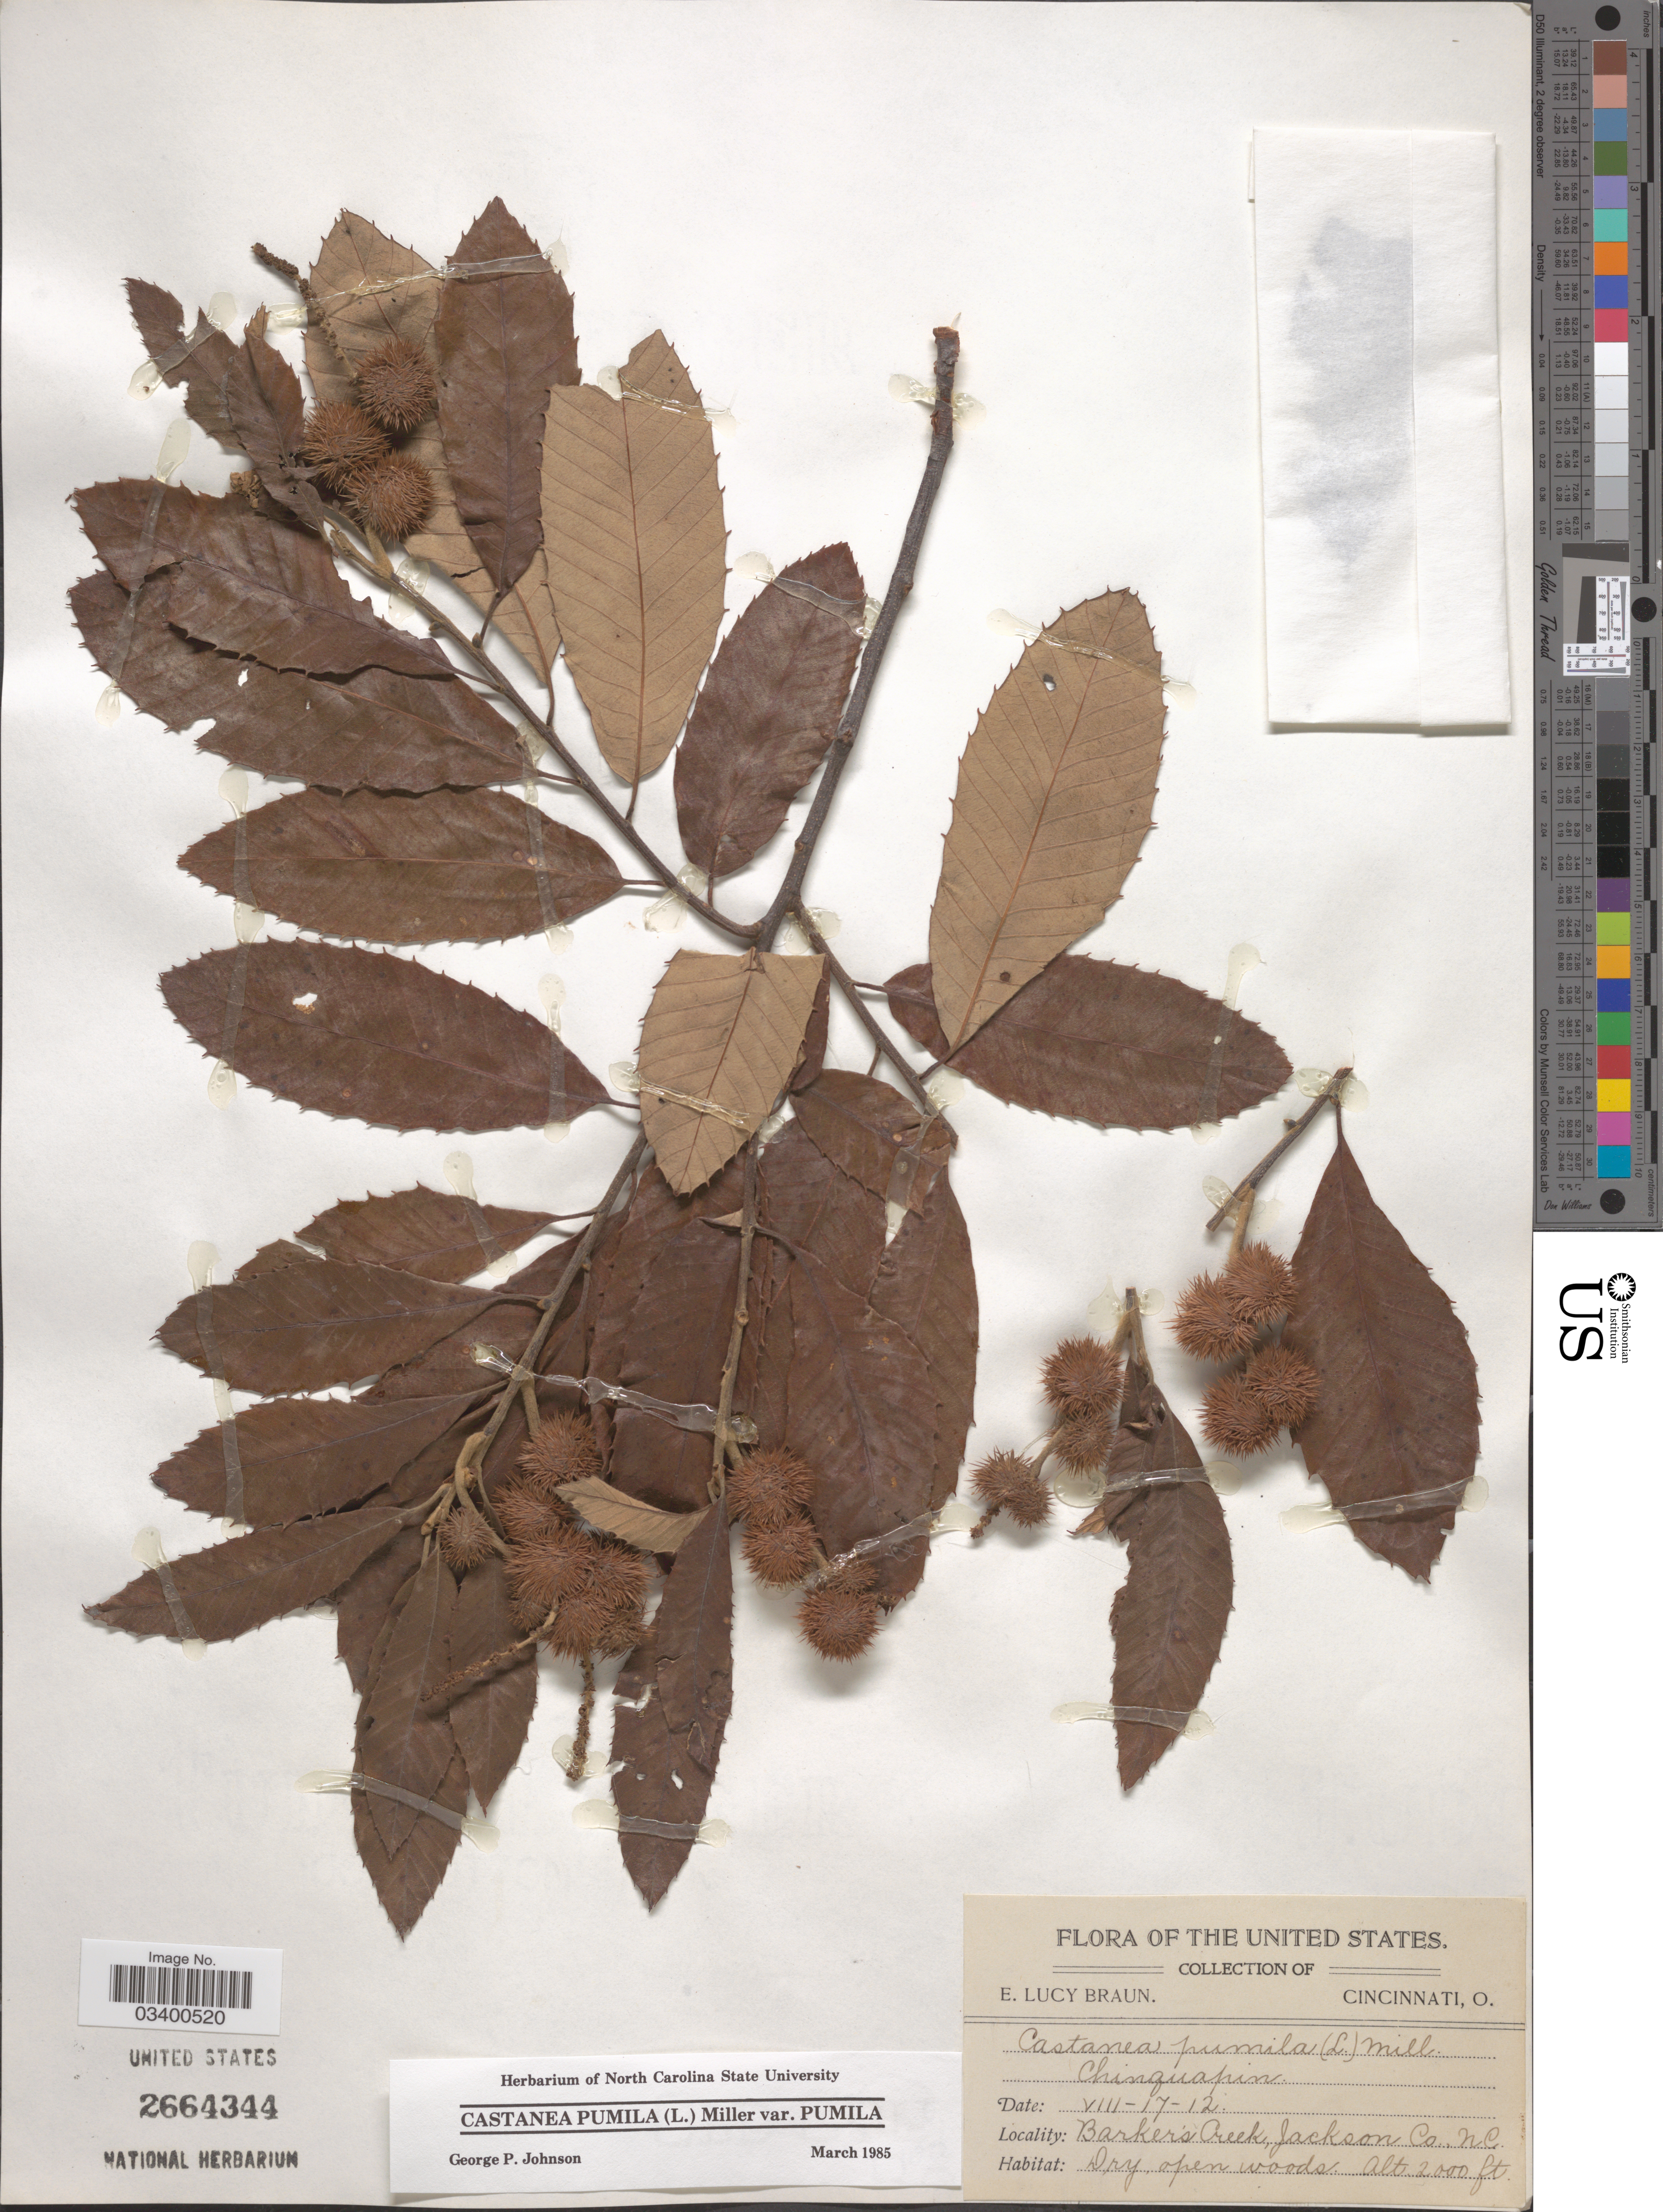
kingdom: Plantae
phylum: Tracheophyta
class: Magnoliopsida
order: Fagales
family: Fagaceae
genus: Castanea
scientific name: Castanea pumila var. pumila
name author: (L.) Mill.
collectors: E. L. Braun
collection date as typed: Transcribed d/m/y: 17/8/12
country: United States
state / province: North Carolina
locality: Barker's Creek, Jackson Co.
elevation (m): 610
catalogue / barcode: US 2664344